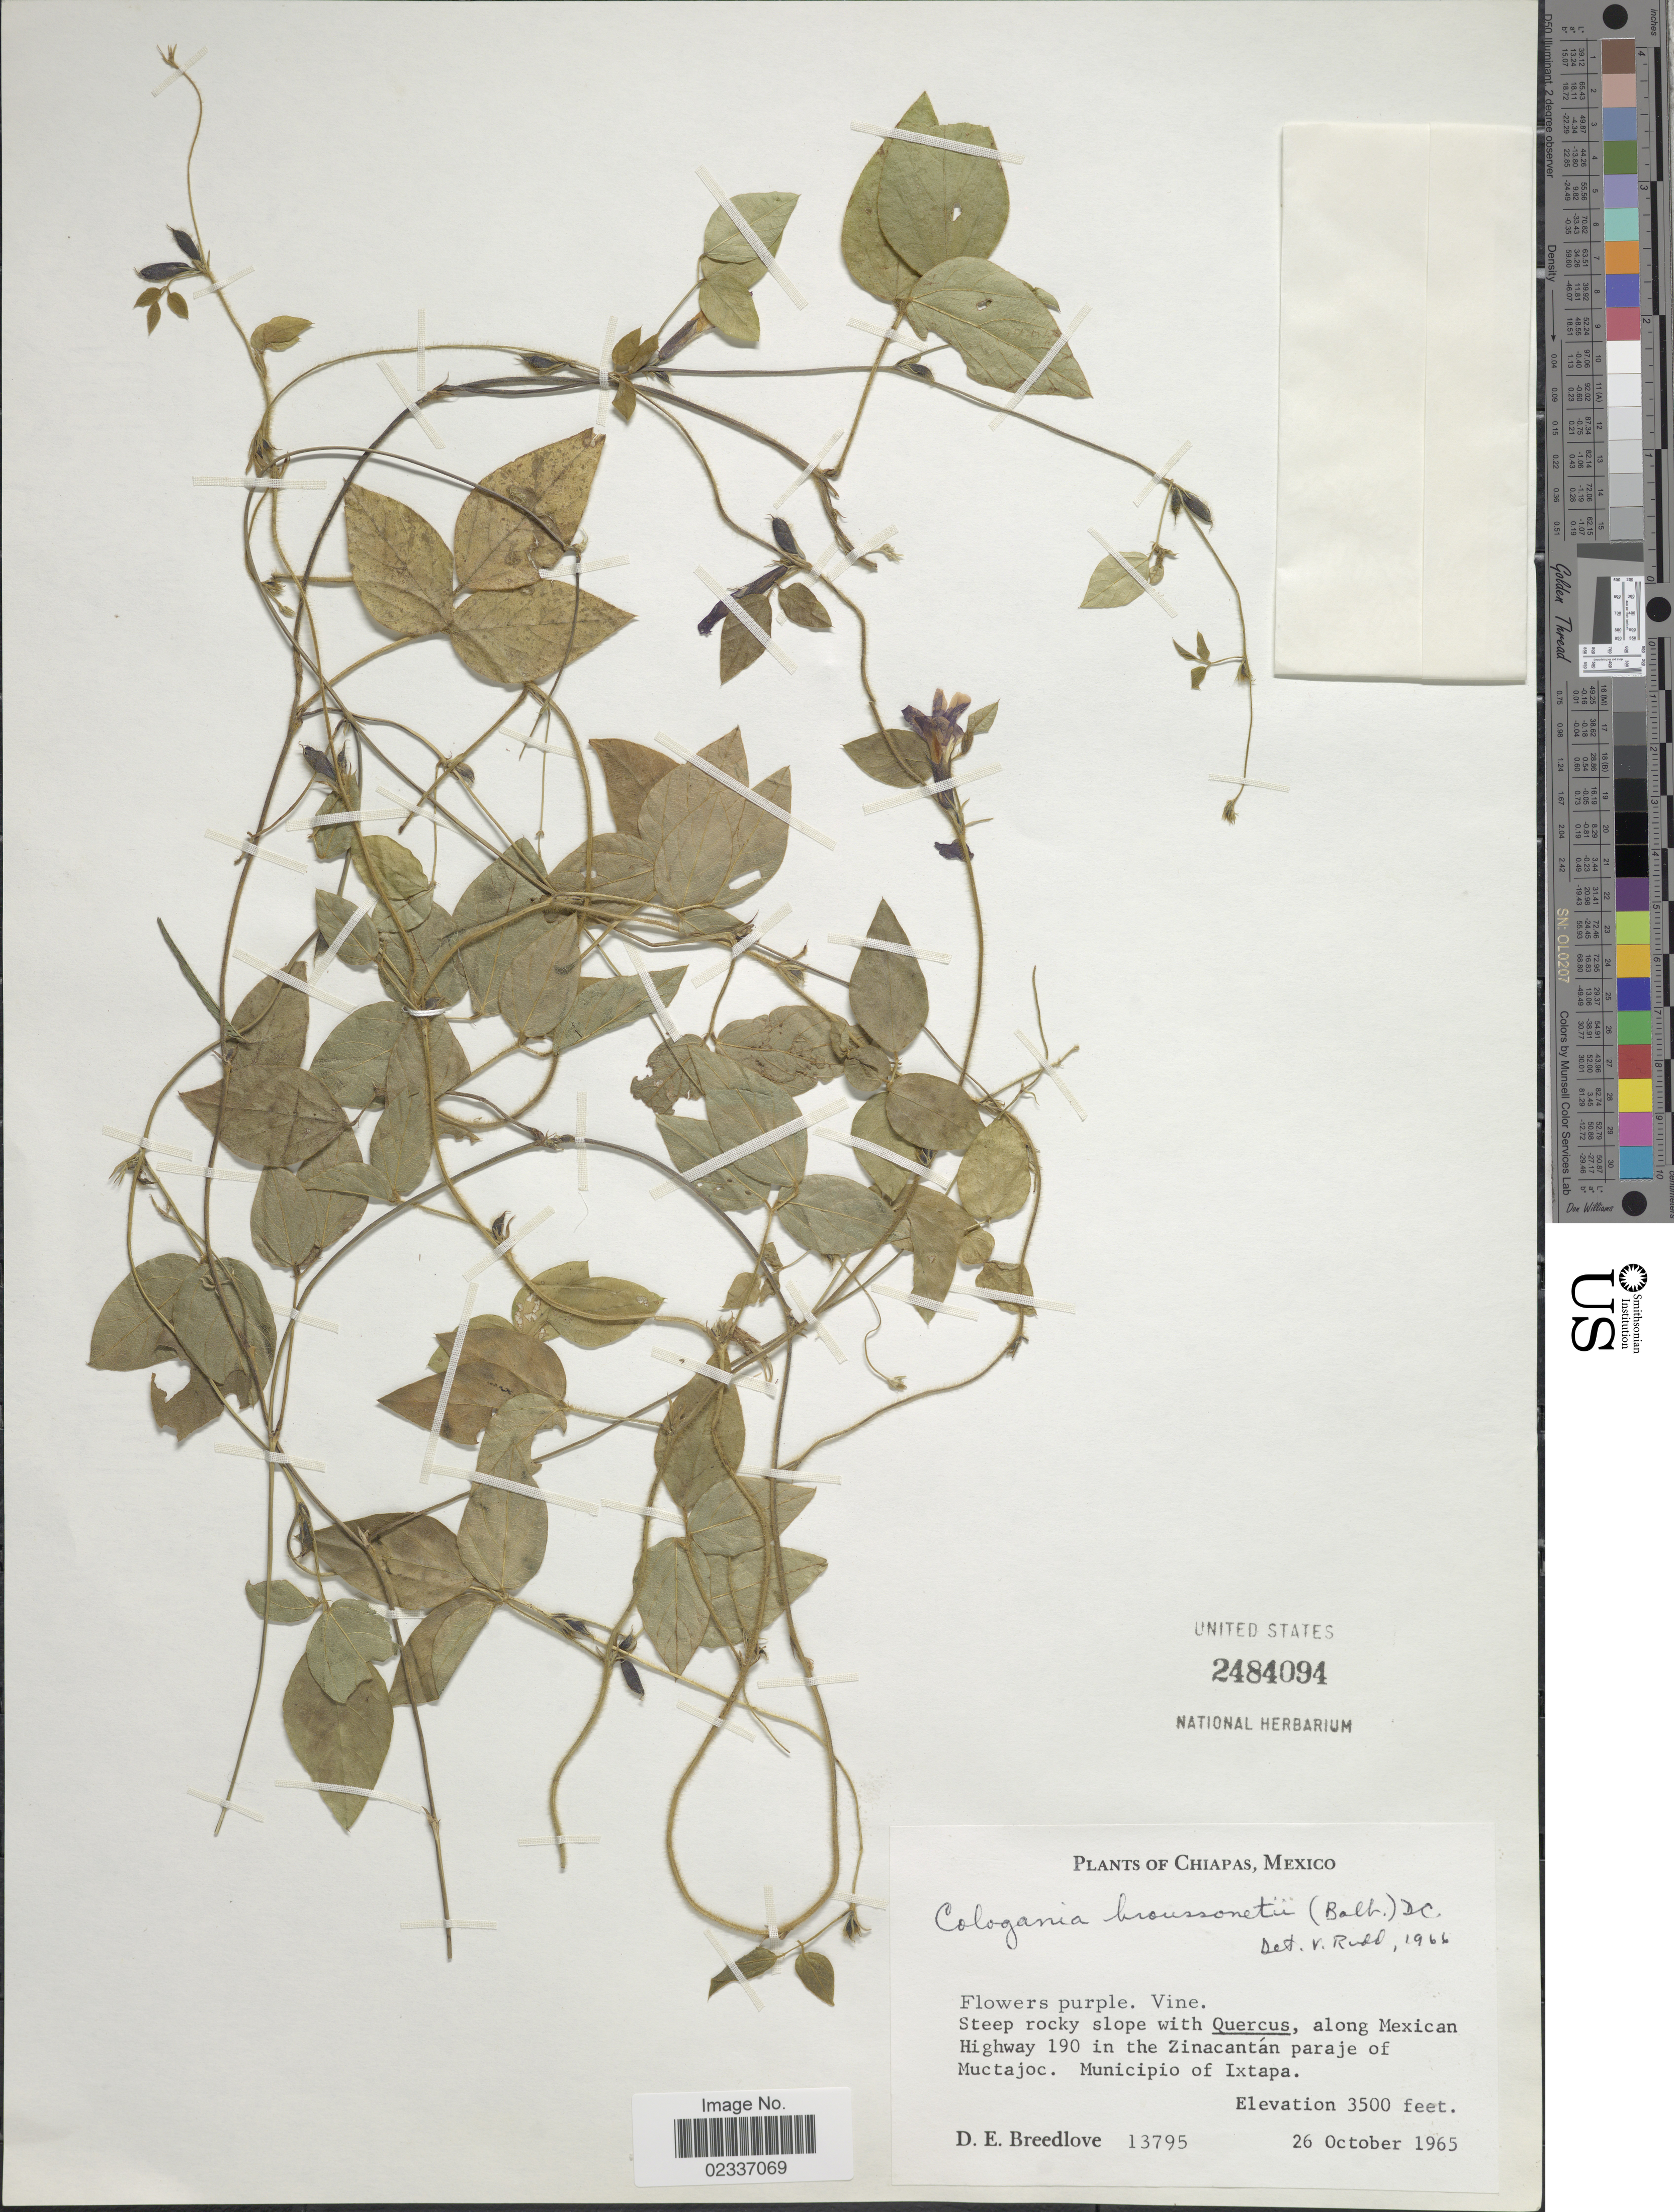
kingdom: Plantae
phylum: Tracheophyta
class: Magnoliopsida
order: Fabales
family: Fabaceae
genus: Cologania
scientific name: Cologania broussonetii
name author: (Balb.) DC.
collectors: D. E. Breedlove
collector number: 13795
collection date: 1965-10-26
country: Mexico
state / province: Chiapas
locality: Along Mexican Highway 190 in the Zinacantán paraje of Muctajoc. Municipio of Ixtapa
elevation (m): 1067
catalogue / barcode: US 2484094